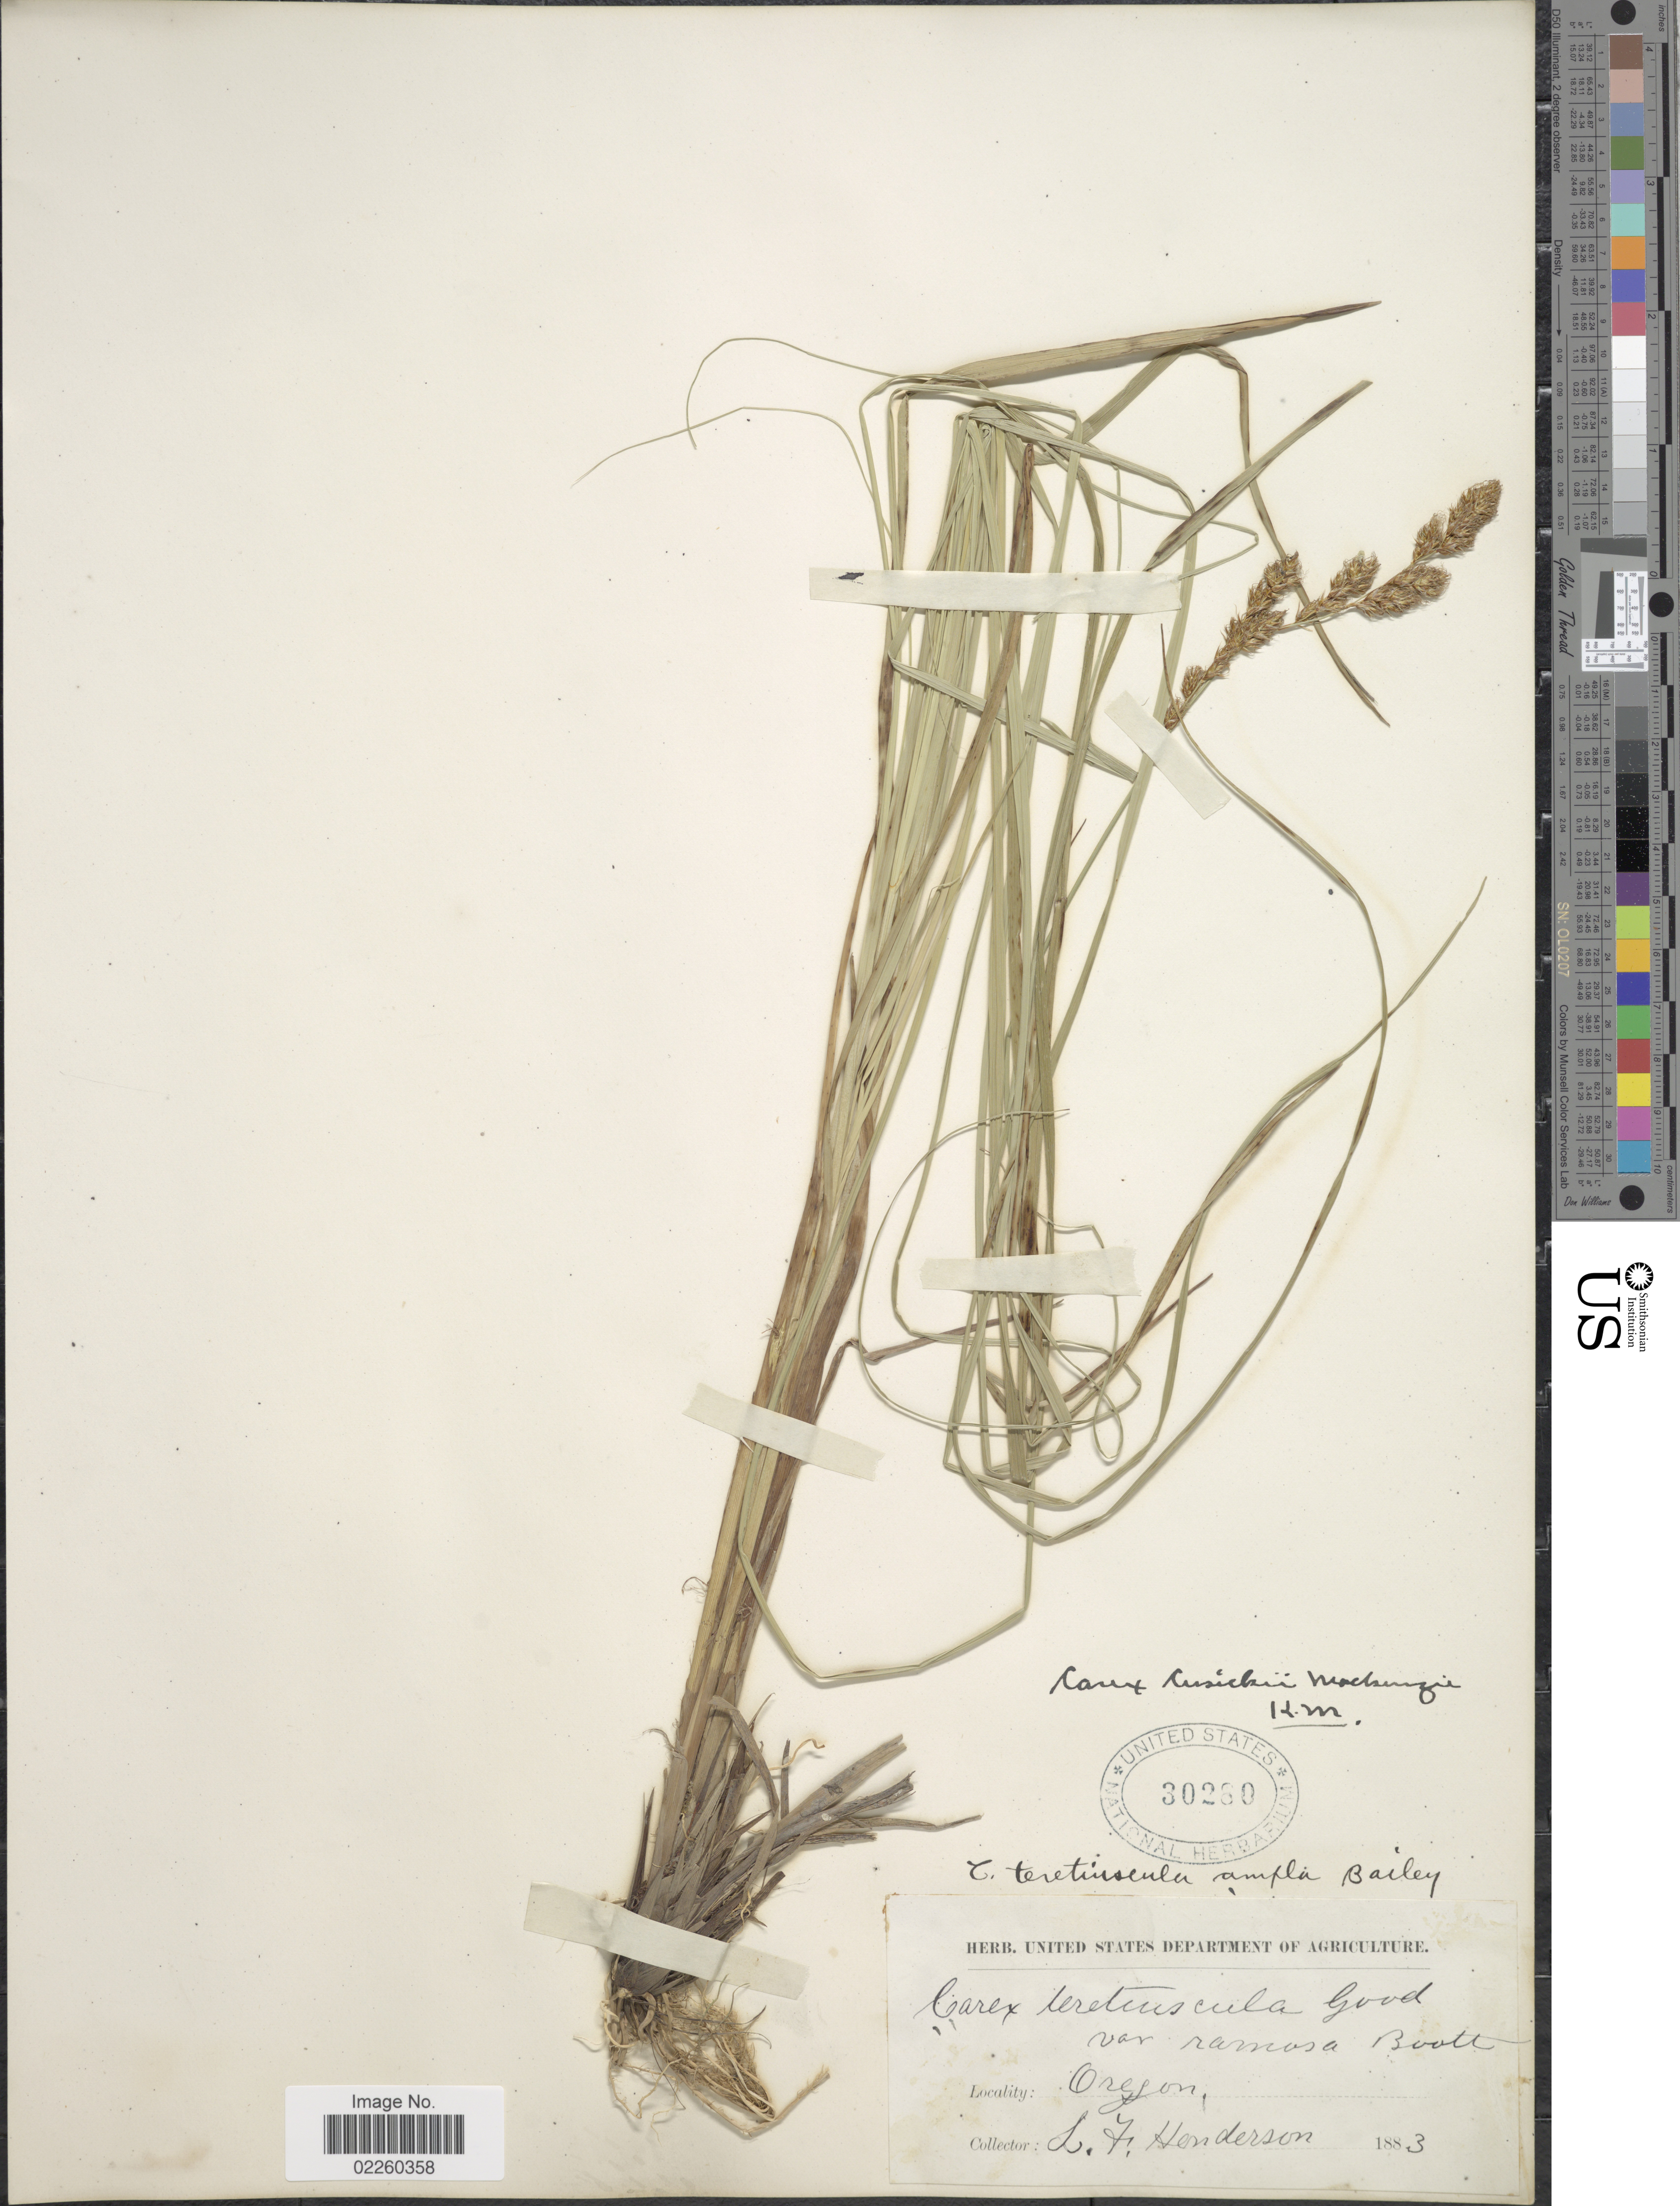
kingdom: Plantae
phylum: Tracheophyta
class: Liliopsida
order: Poales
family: Cyperaceae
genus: Carex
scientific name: Carex cusickii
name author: Mack.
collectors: L. Henderson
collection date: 1883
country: United States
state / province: Oregon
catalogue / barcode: US 30280